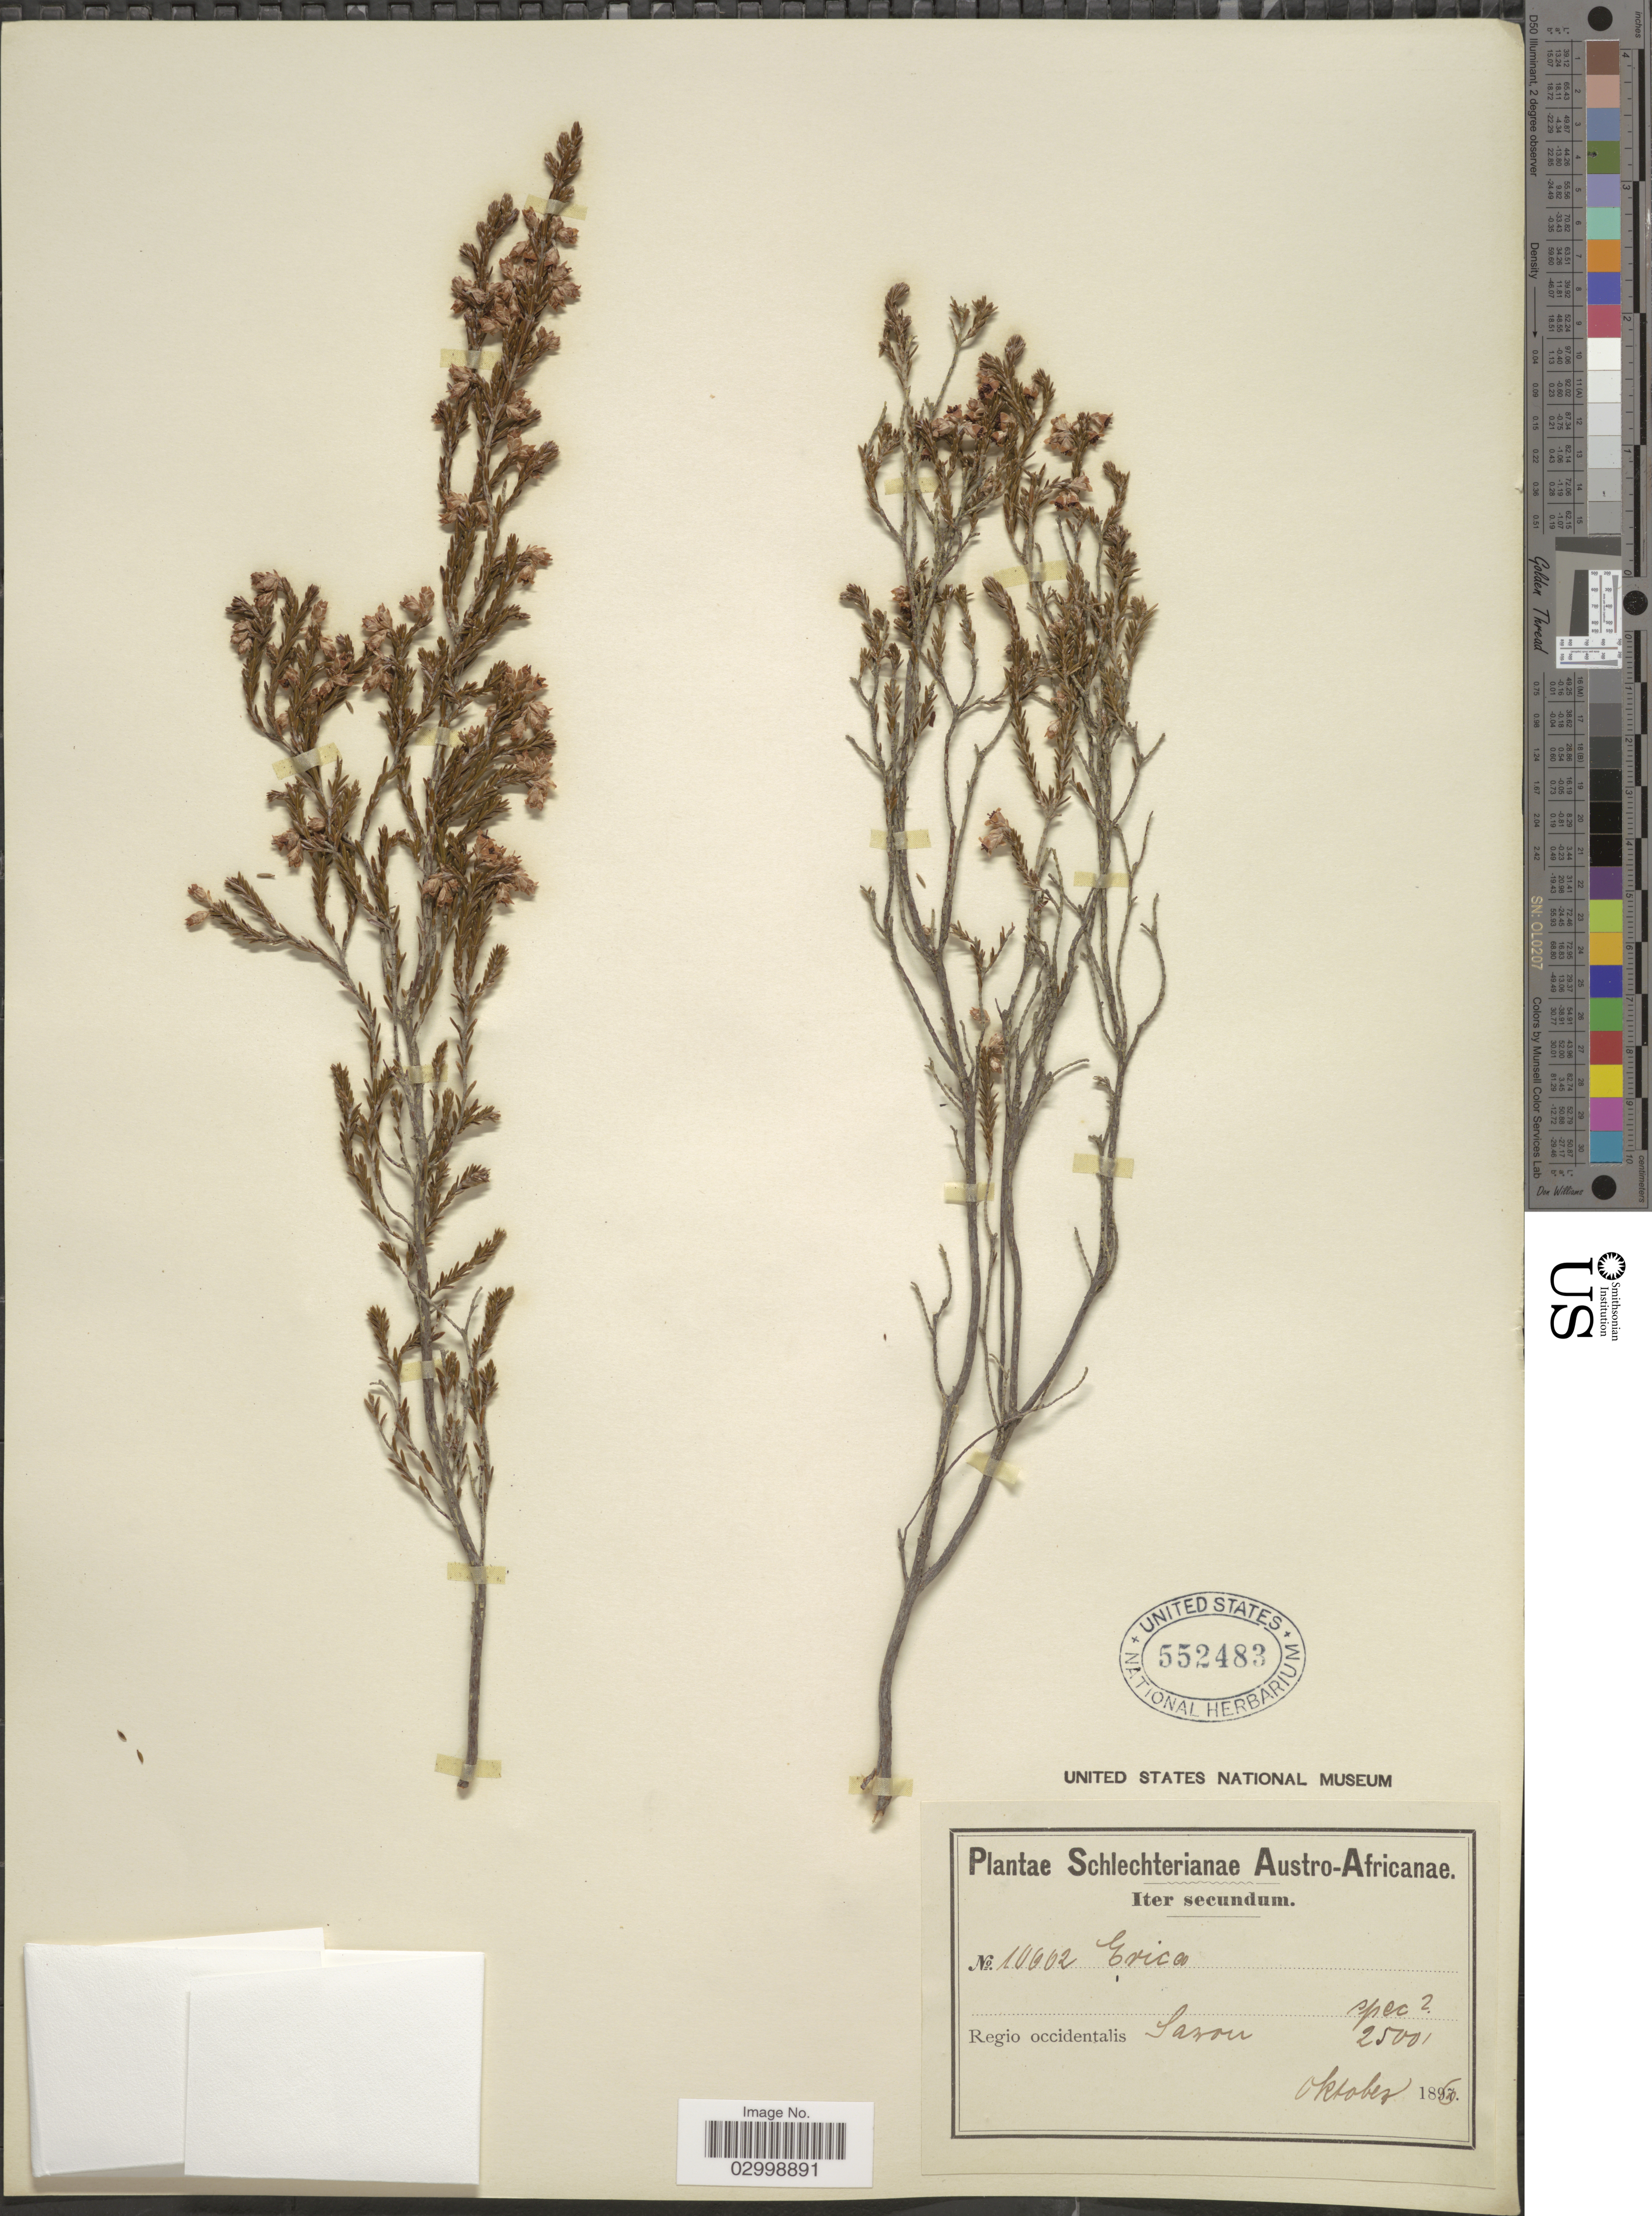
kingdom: Plantae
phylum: Tracheophyta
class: Magnoliopsida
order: Ericales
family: Ericaceae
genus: Erica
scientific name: Erica sp.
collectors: Schlechter, --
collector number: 10662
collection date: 1896-10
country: South Africa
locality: Austro-Africanae, Regio occidentalis, Saron.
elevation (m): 762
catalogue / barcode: US 552483